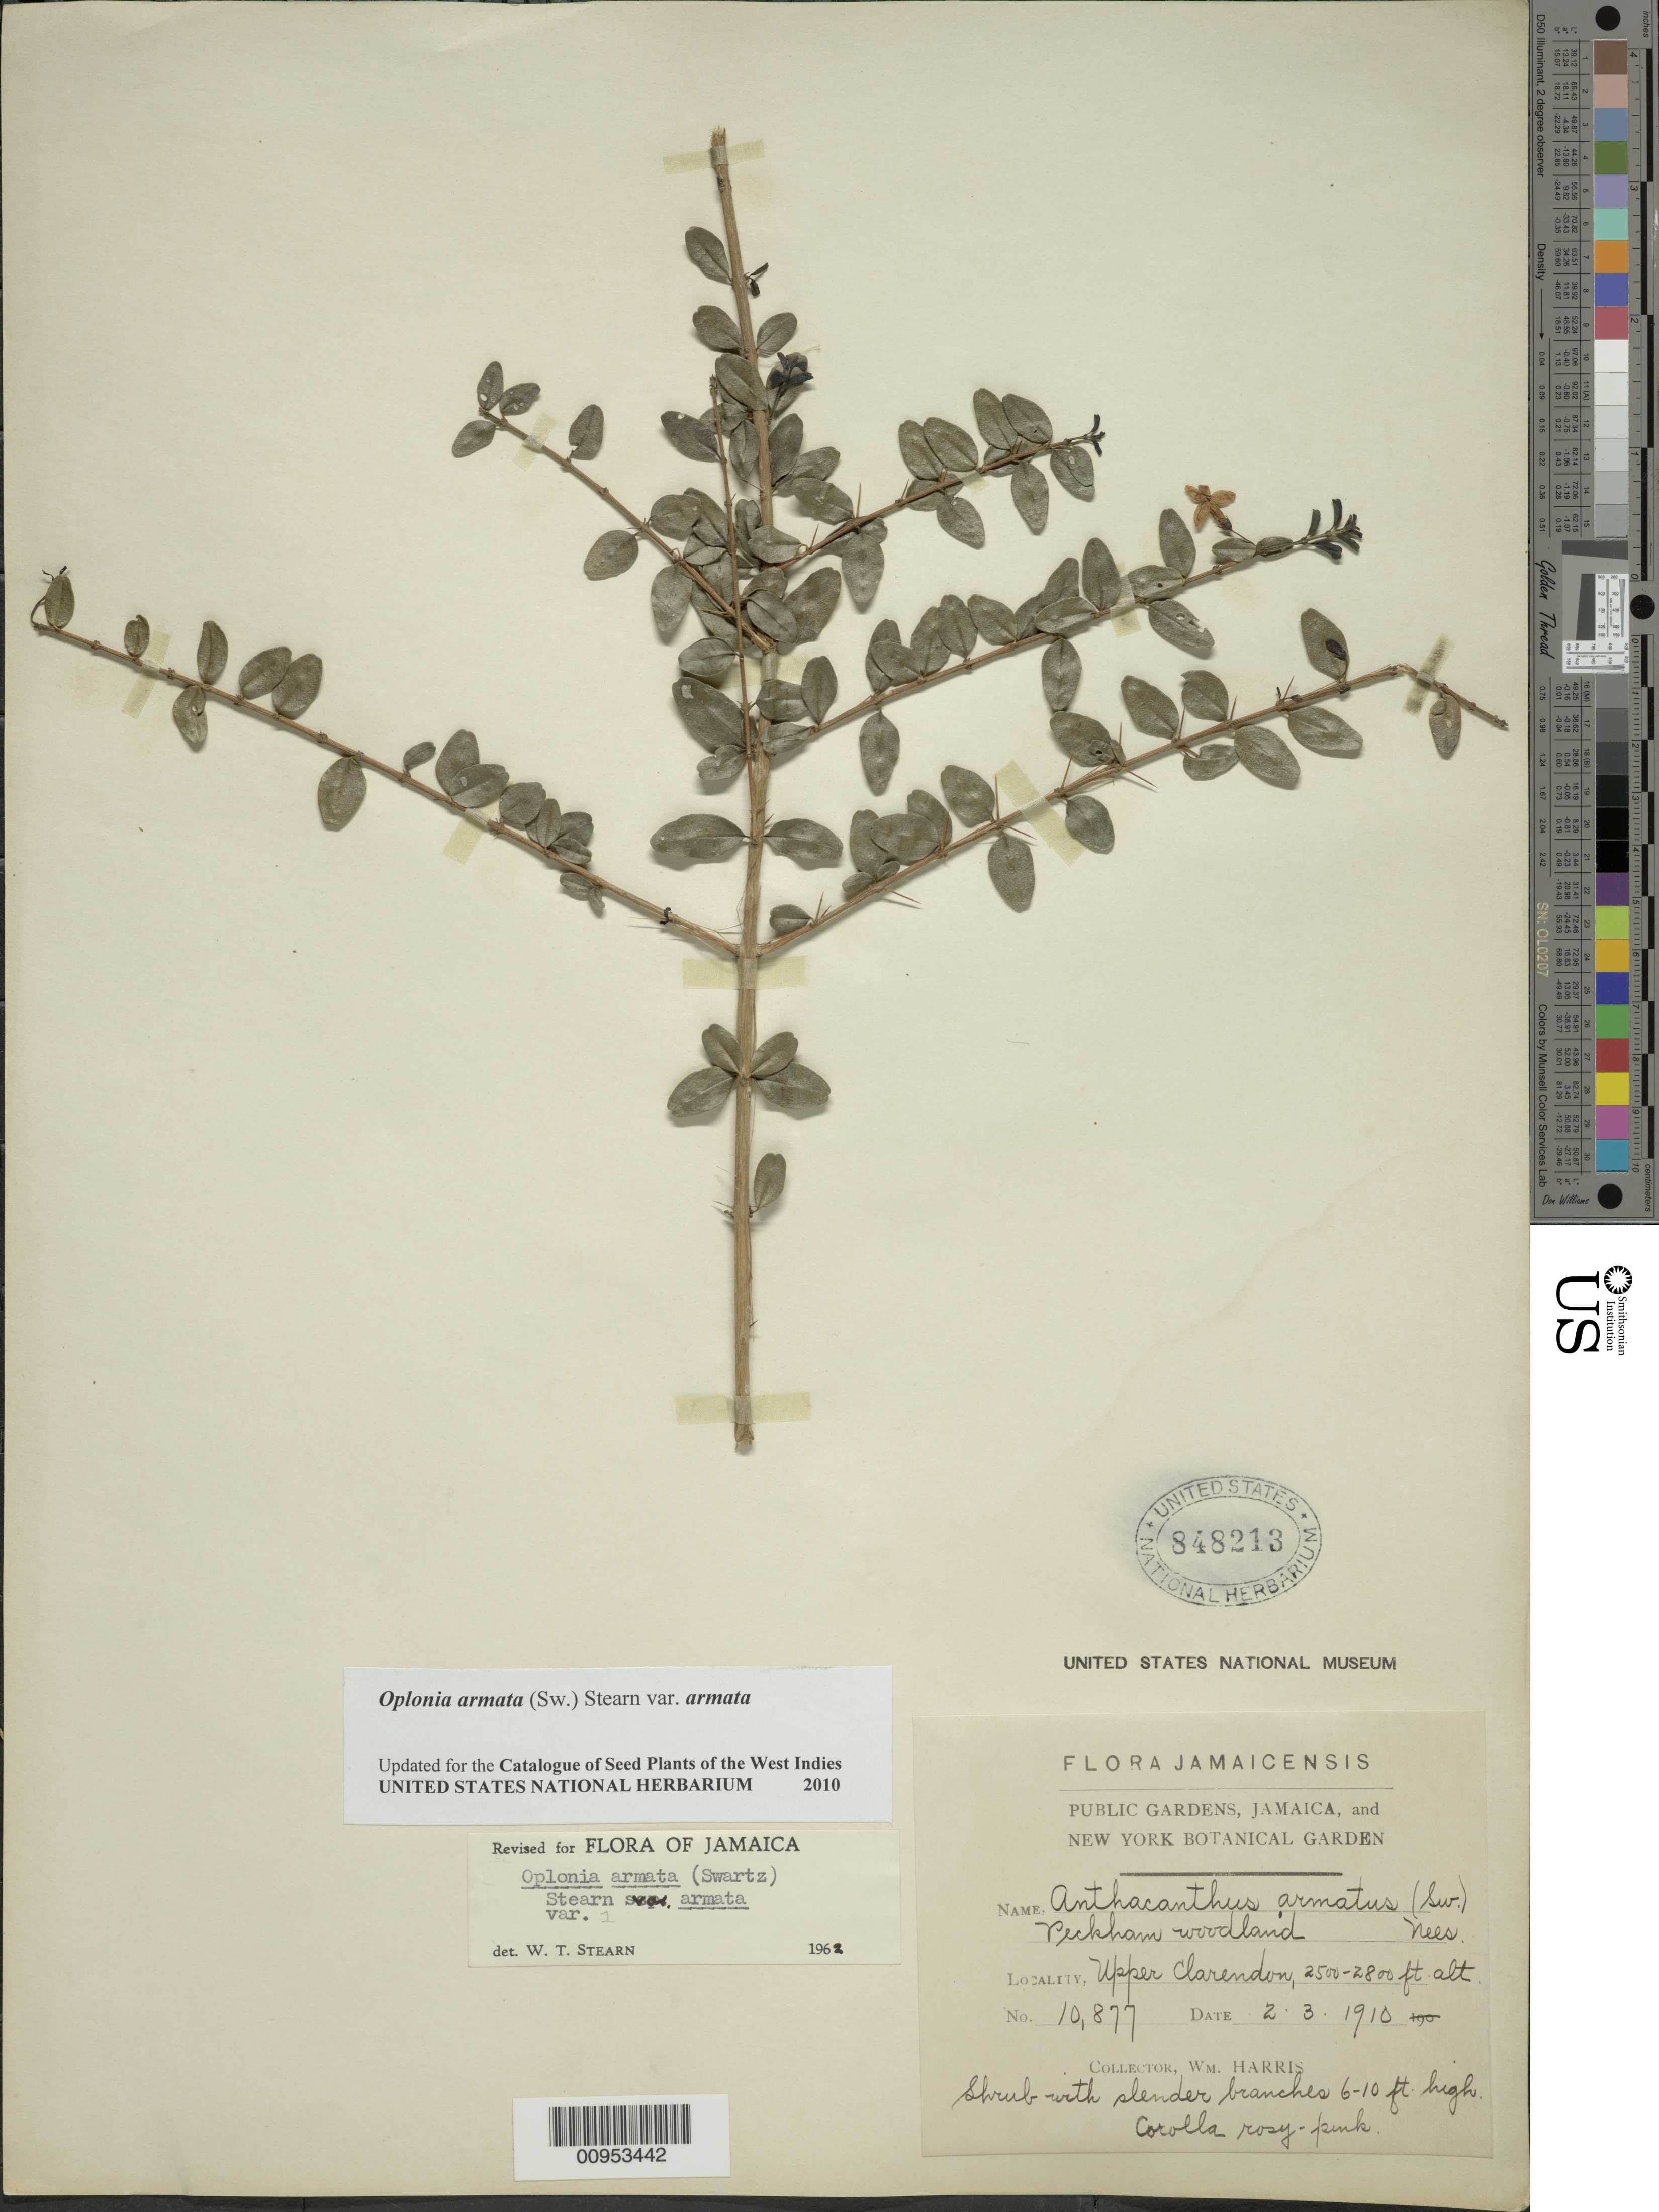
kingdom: Plantae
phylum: Tracheophyta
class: Magnoliopsida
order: Lamiales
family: Acanthaceae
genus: Oplonia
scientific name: Oplonia armata var. armata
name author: (Sw.) Stearn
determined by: Stearn, William T.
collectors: W. Harris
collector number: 10877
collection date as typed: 02 Mar 1910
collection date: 1910-03-02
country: Jamaica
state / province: Clarendon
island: Jamaica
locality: Peckham Woodland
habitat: Peckham woodland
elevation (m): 762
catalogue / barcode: US 848213